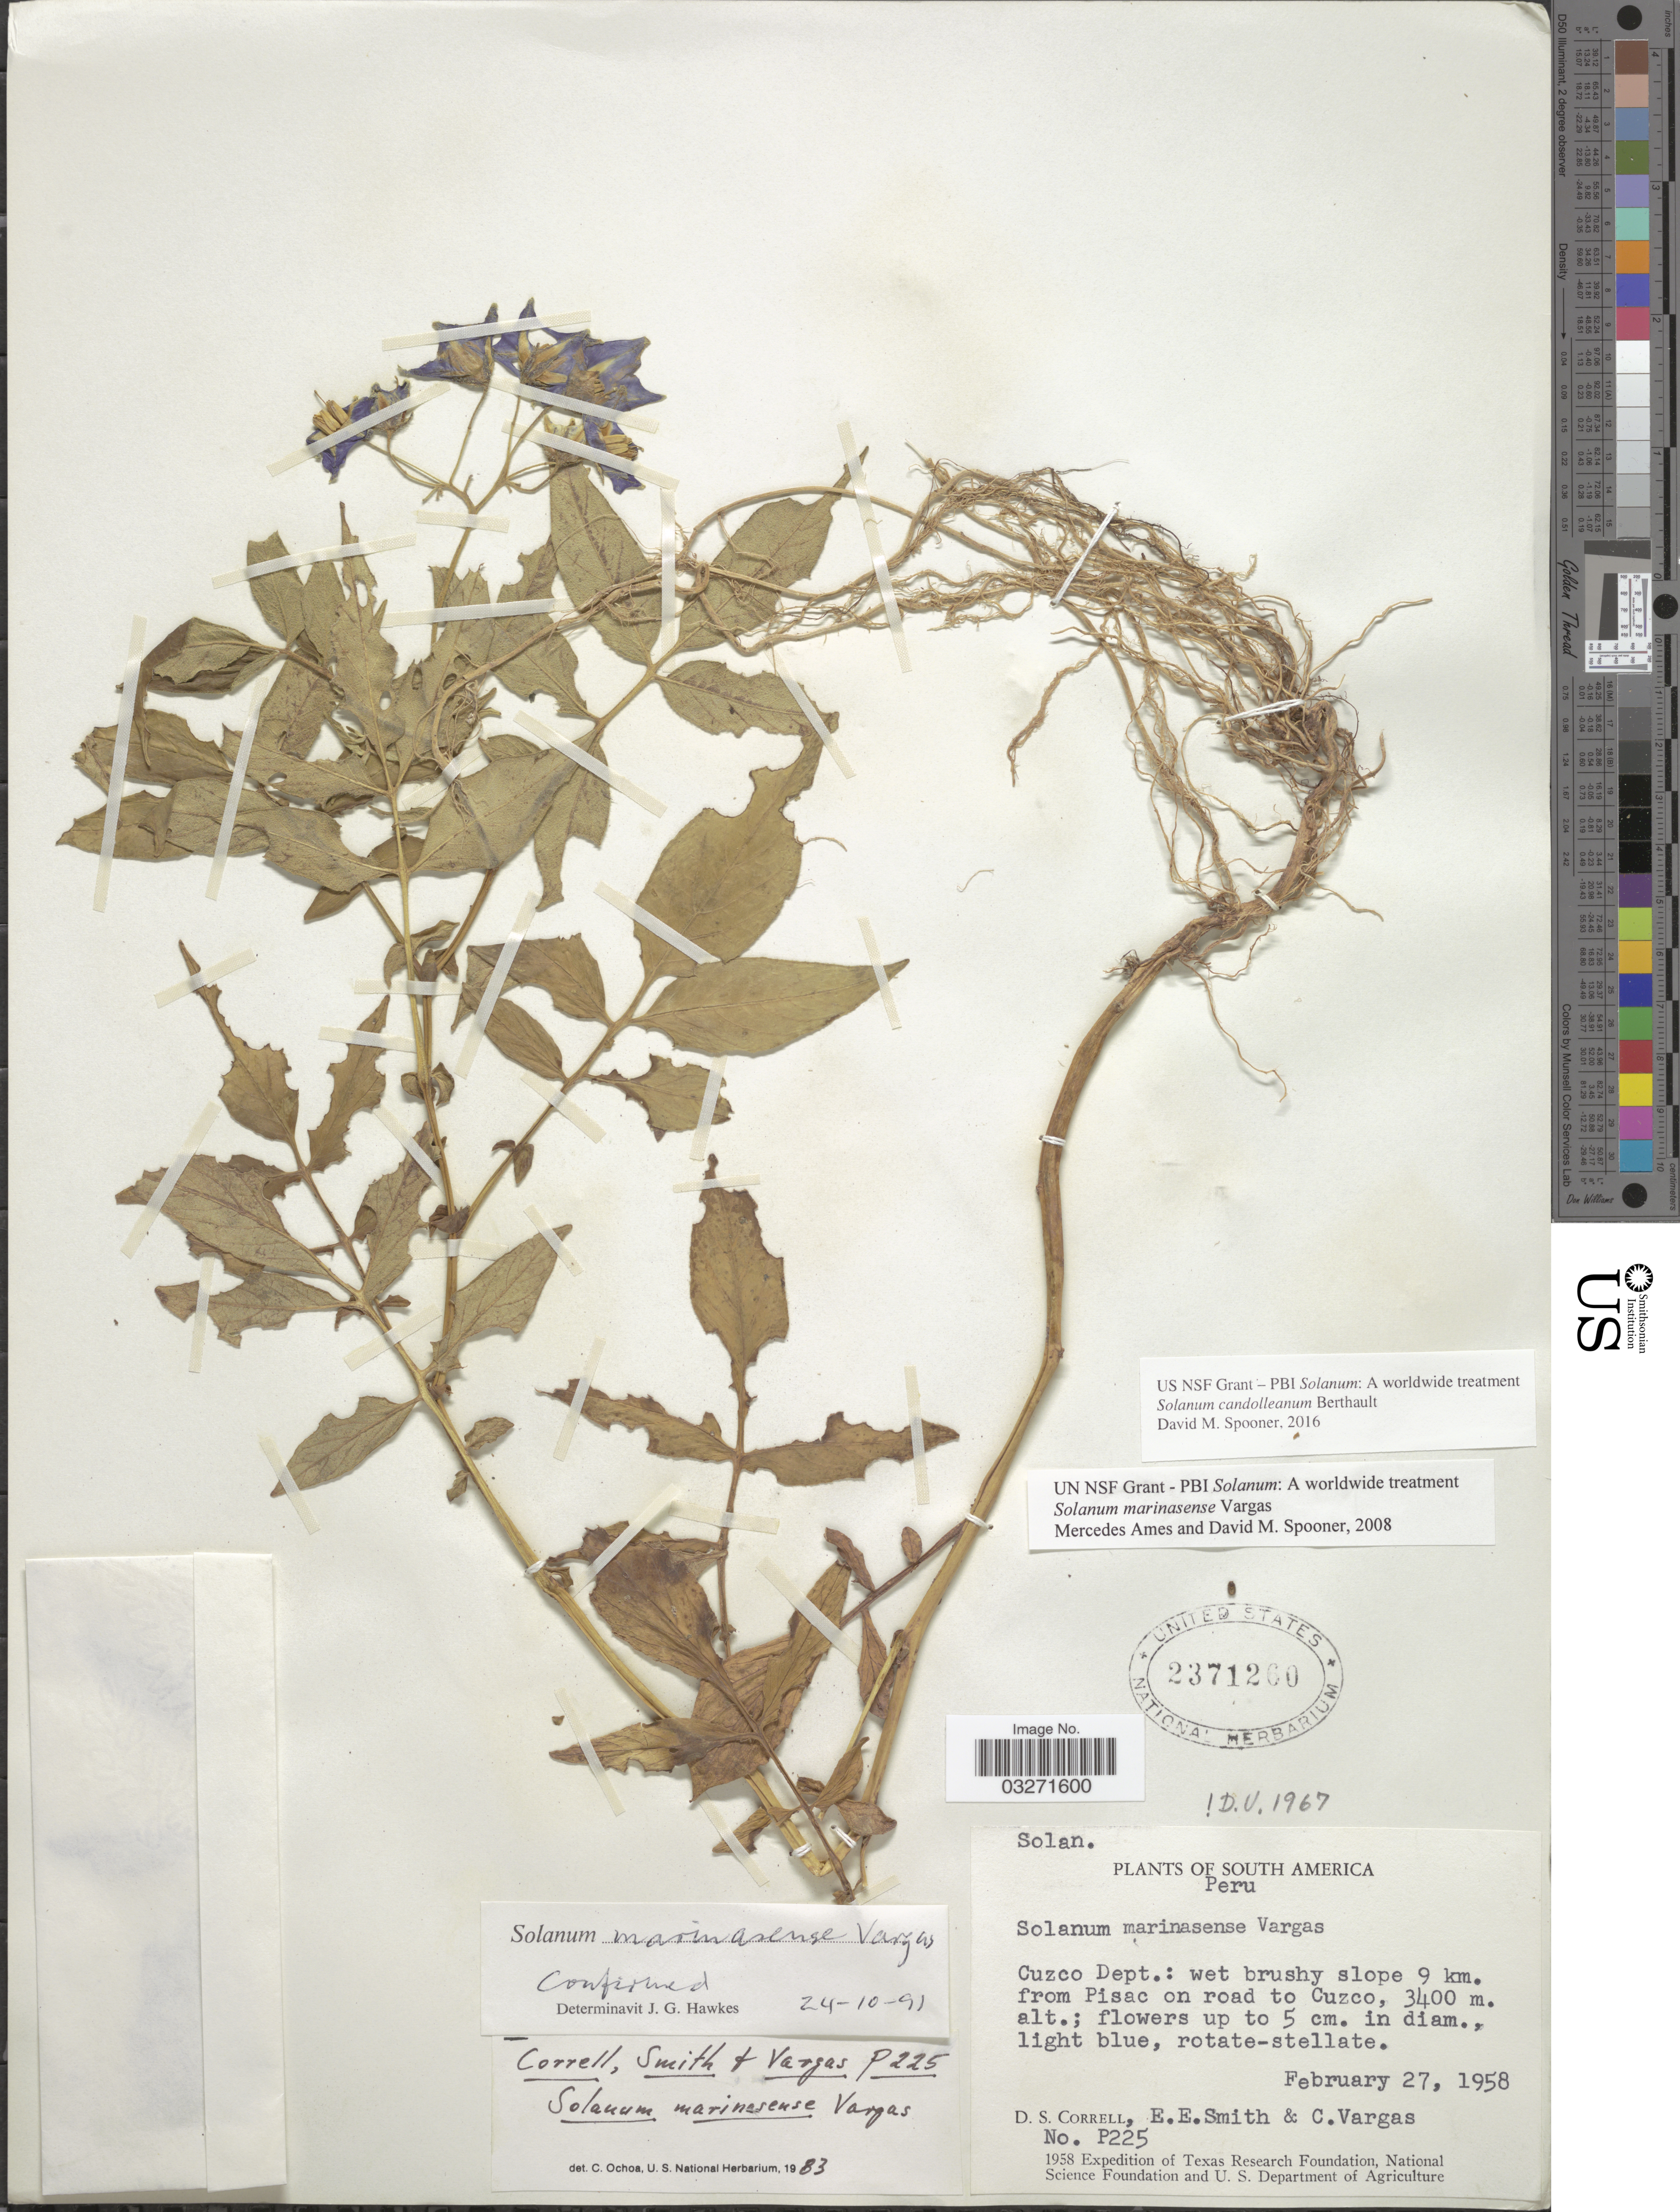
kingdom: Plantae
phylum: Tracheophyta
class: Magnoliopsida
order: Solanales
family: Solanaceae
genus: Solanum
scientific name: Solanum candolleanum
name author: Berthault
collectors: D. S. Correll, E. E. Smith & C. Vargas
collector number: P225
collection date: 1958-02-27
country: Peru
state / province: Cusco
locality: Cuzco Dept.: wet brushy slope 9 km. from Pisac on road to Cuzco.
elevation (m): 3400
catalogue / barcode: US 2371260